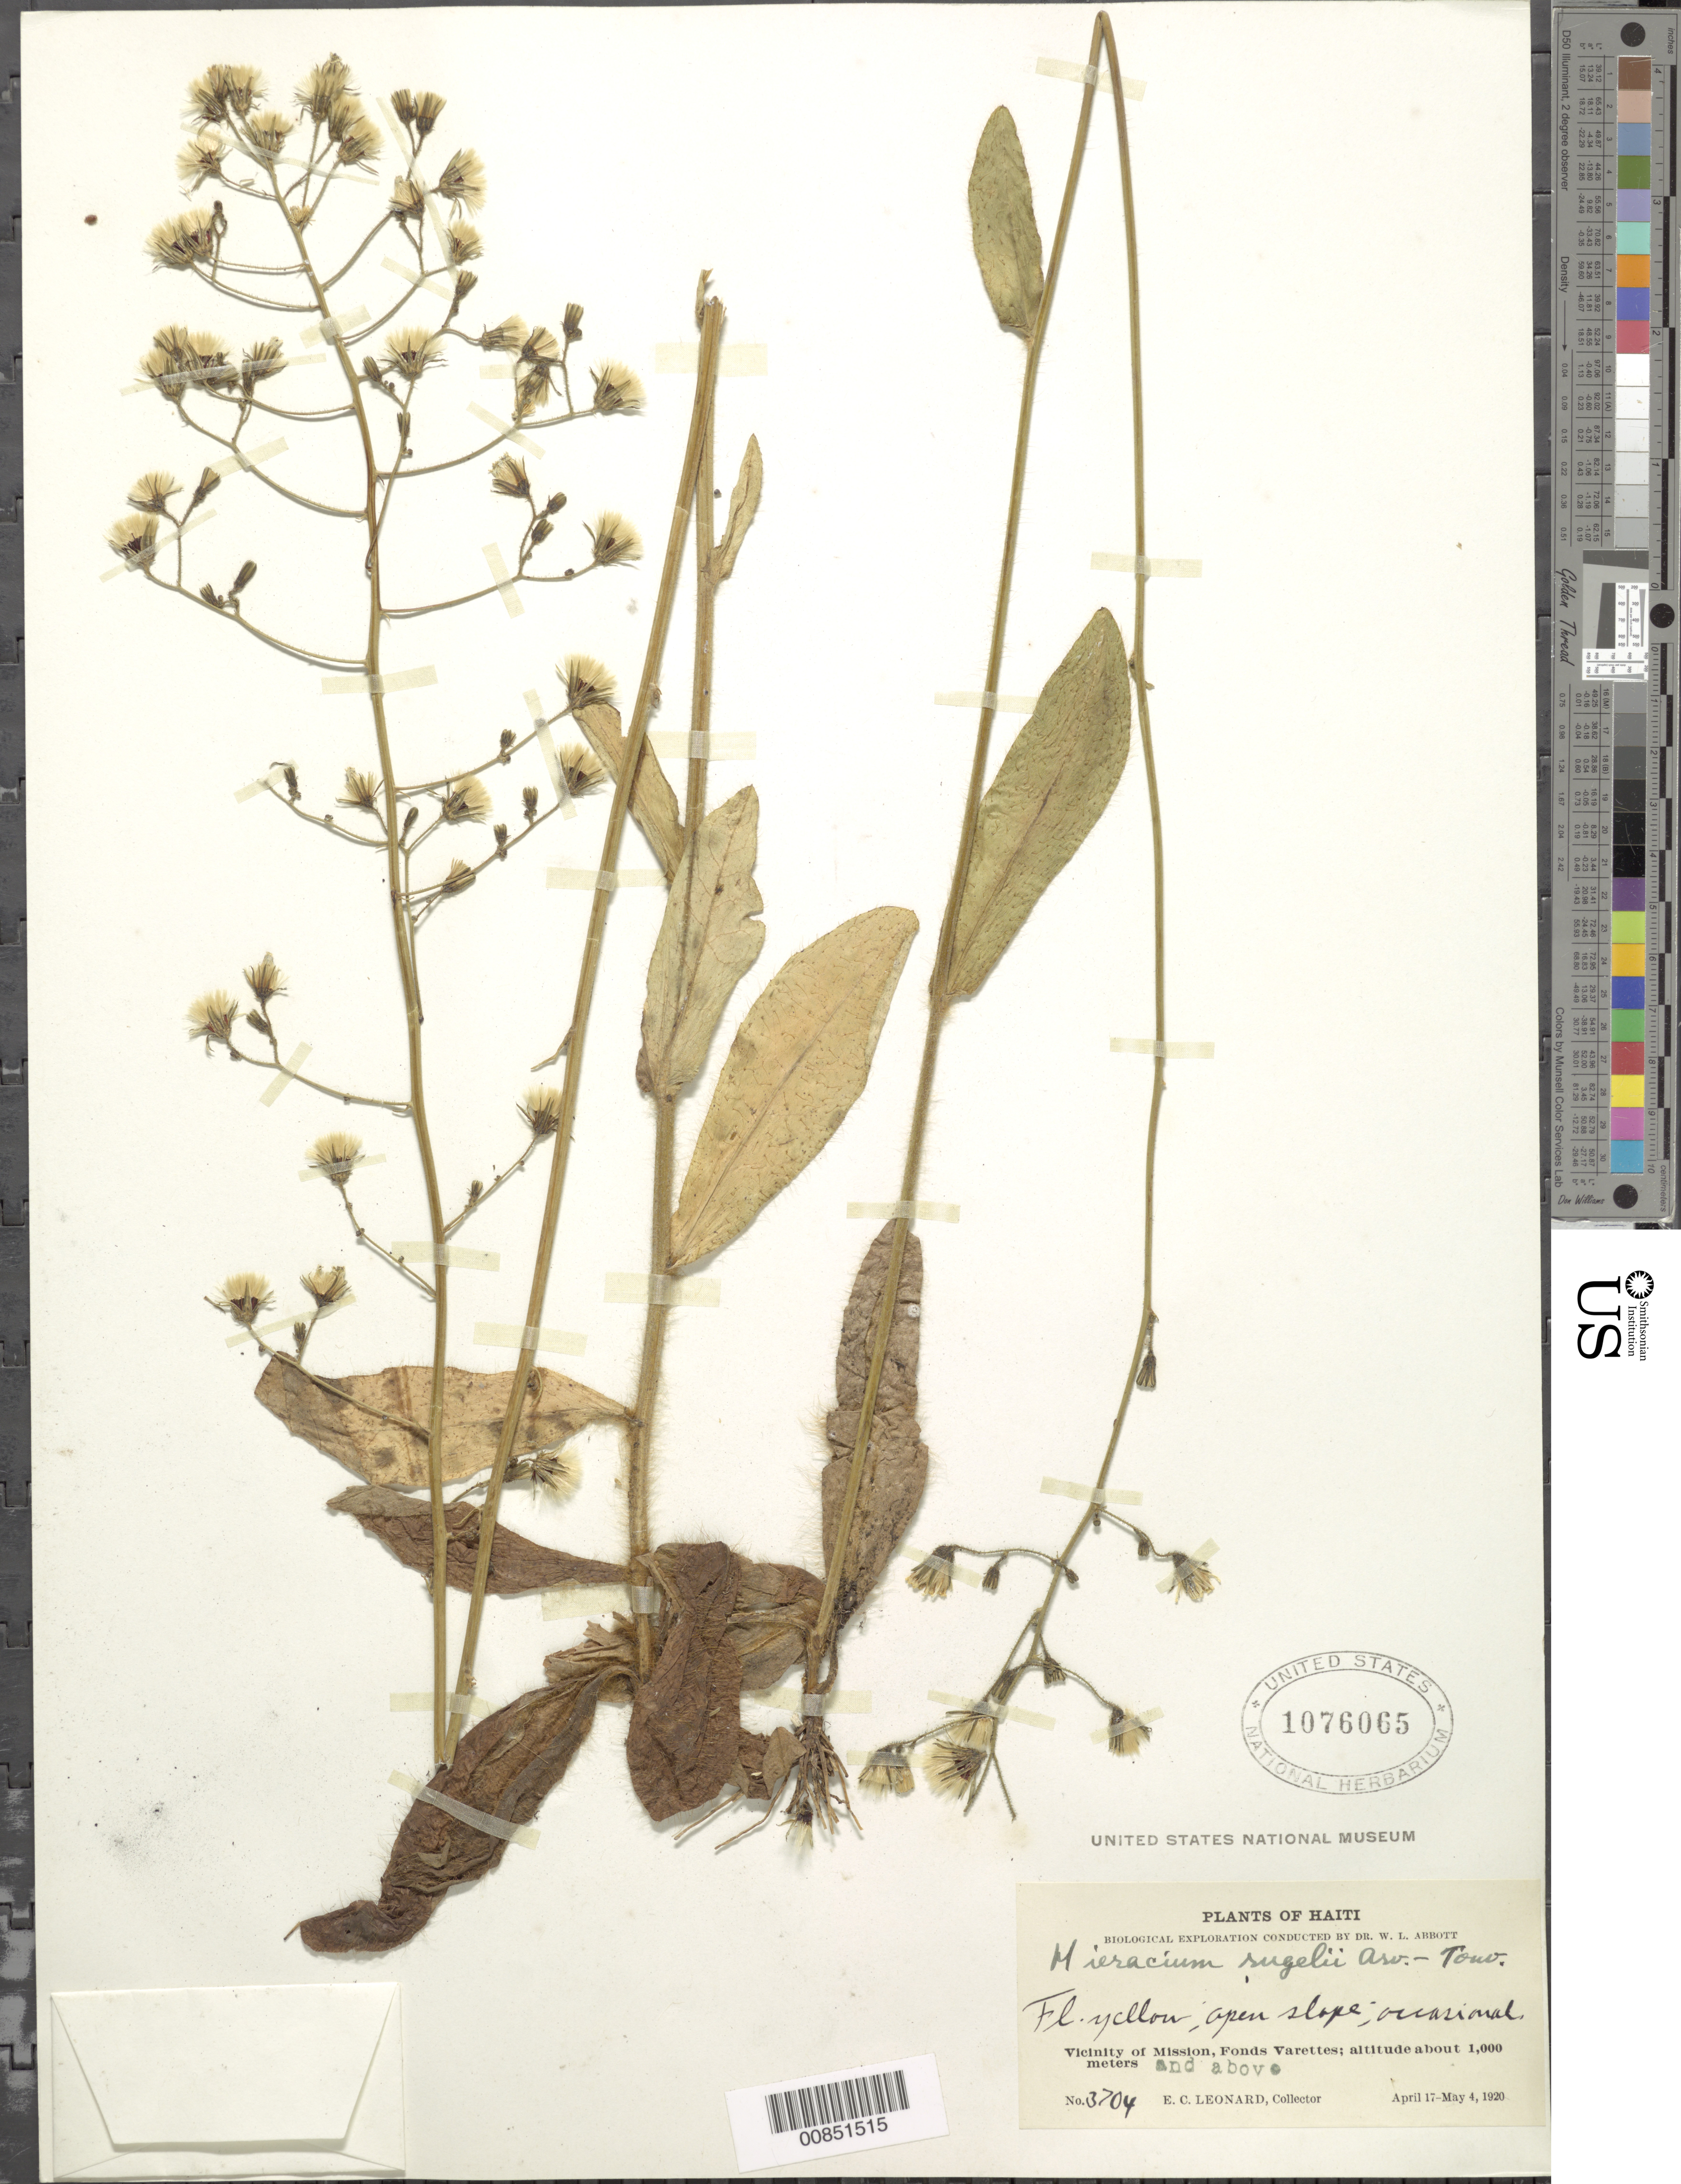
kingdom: Plantae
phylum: Tracheophyta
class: Magnoliopsida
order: Asterales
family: Asteraceae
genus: Hieracium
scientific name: Hieracium rugelii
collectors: E. C. Leonard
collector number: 3704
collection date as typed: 17 Apr 1920 to 04 May 1920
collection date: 1920-04-17/1920-05-04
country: Haiti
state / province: Ouest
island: Hispaniola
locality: Vicinity of Mission, Fond Verrettes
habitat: Open slope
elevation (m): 1000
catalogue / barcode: US 1076065